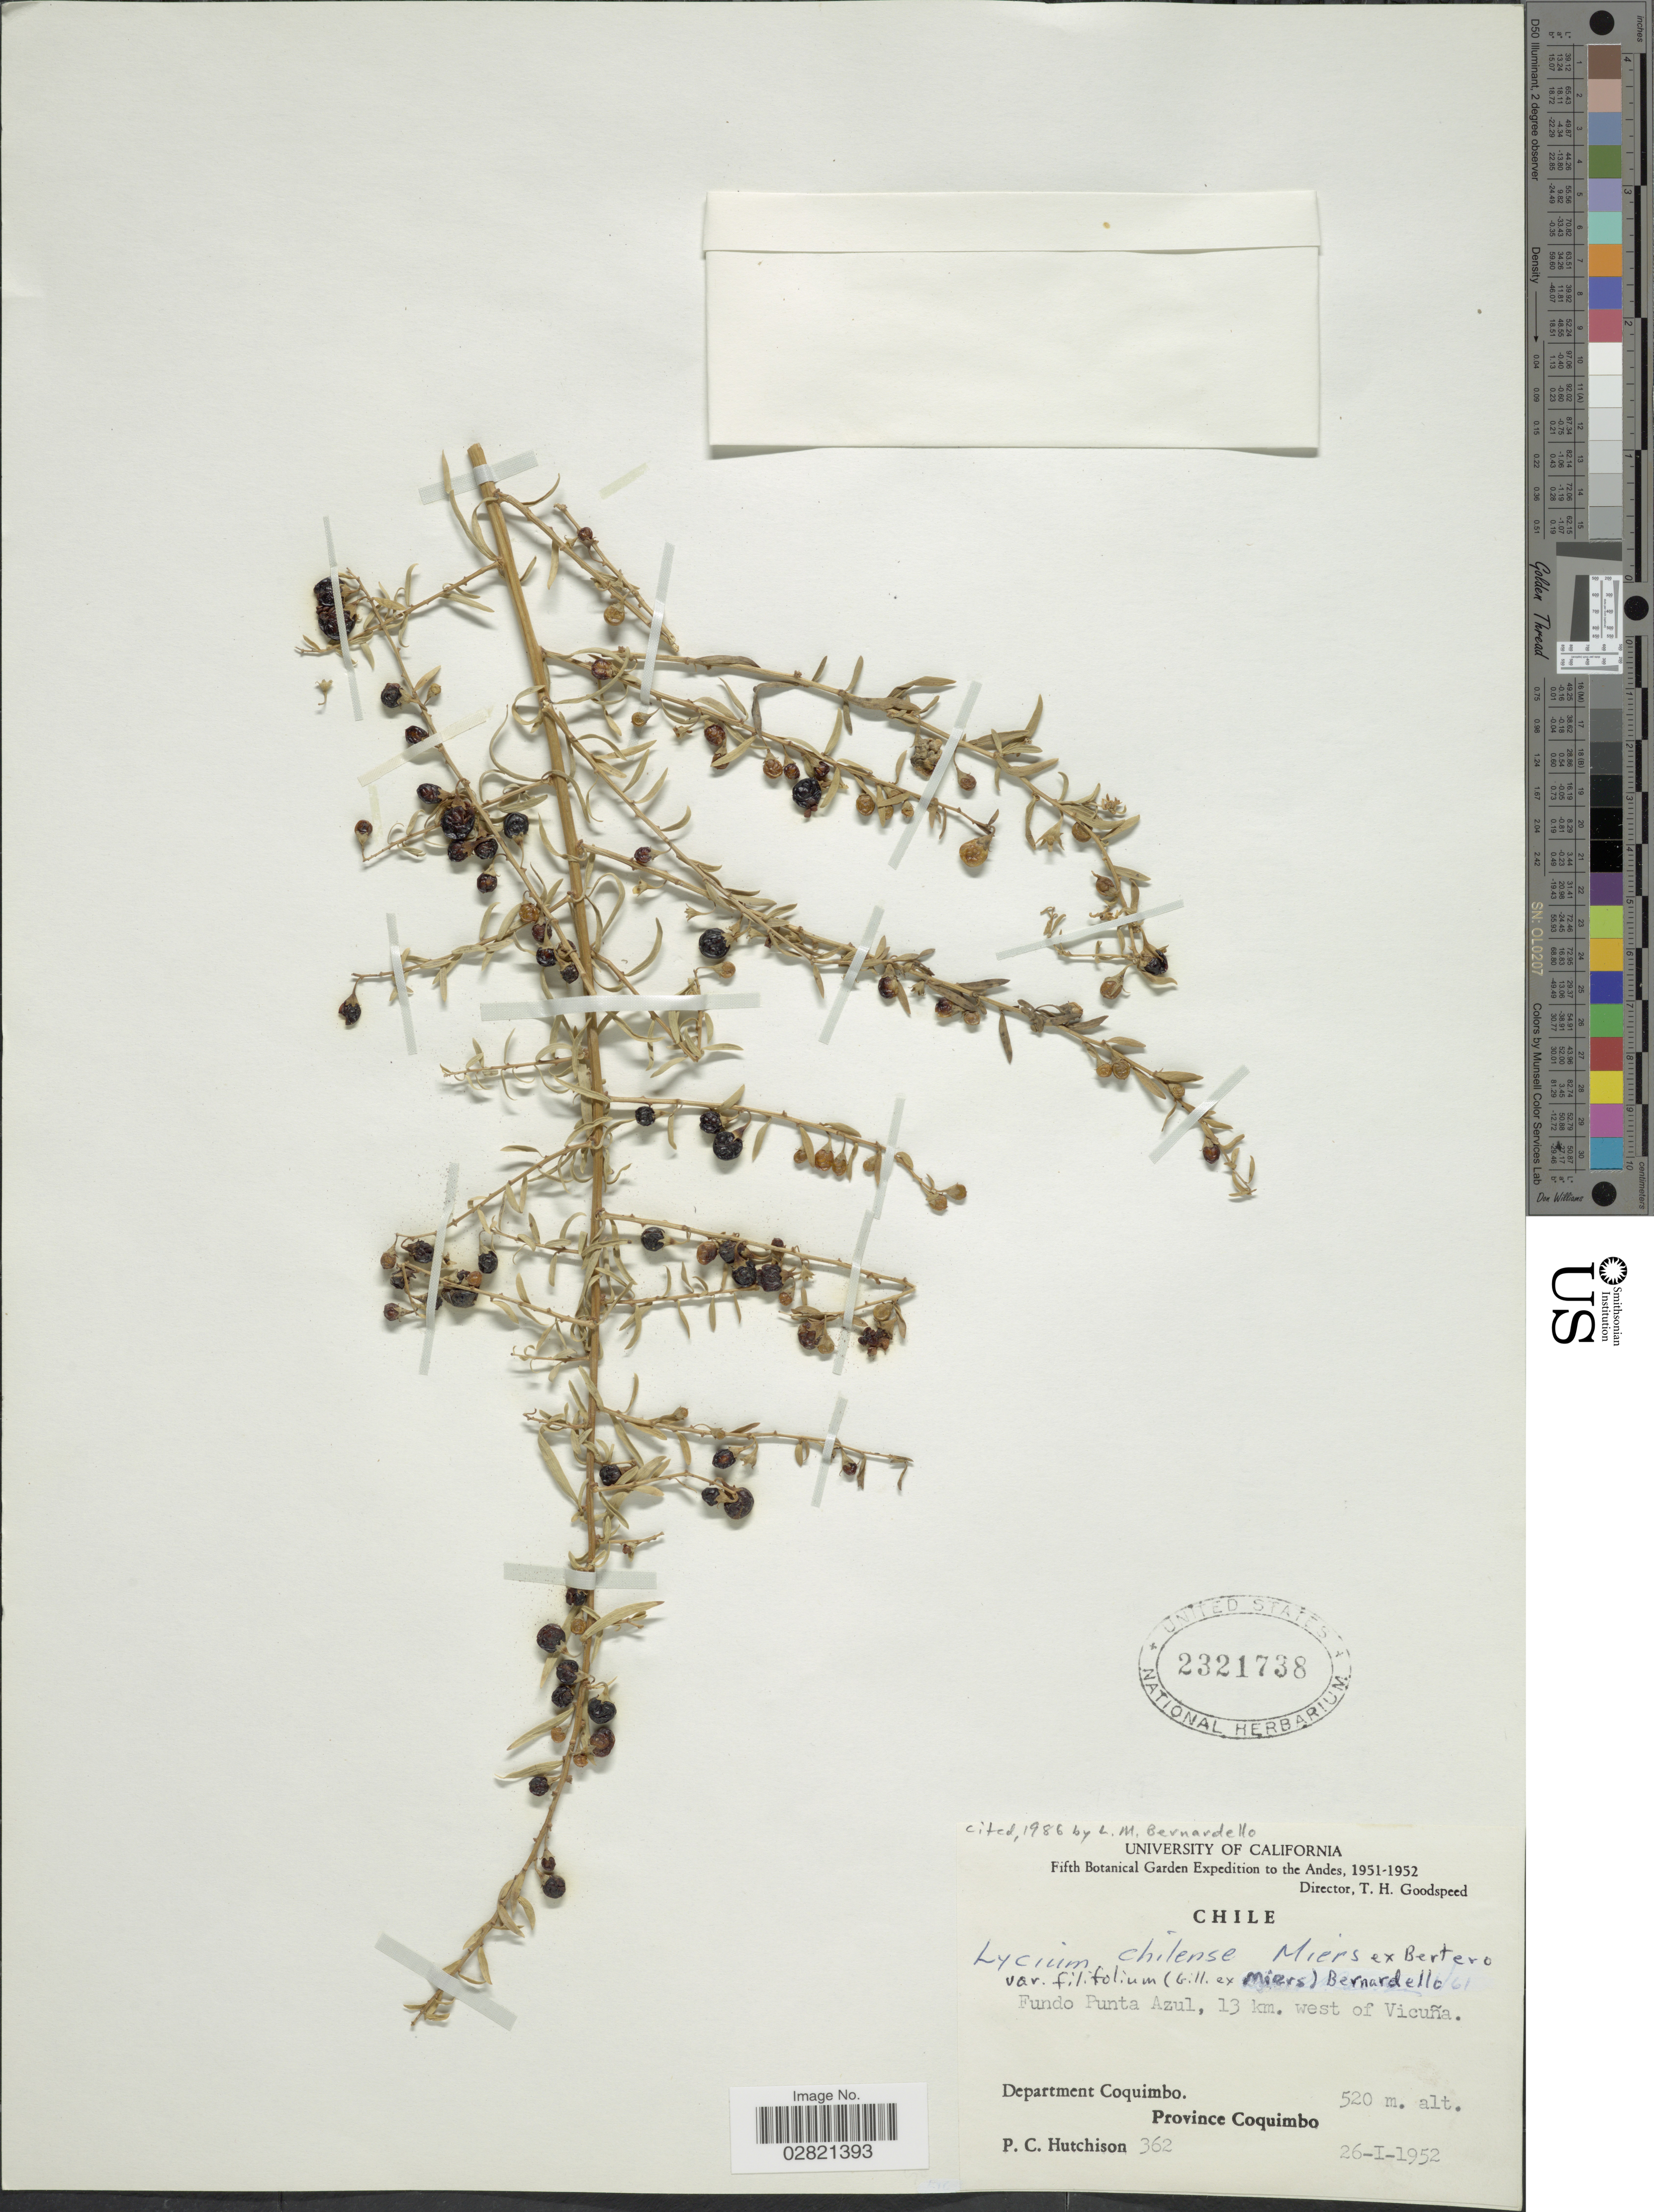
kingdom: Plantae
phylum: Tracheophyta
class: Magnoliopsida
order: Solanales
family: Solanaceae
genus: Lycium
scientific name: Lycium chilense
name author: Bertero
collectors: P. C. Hutchison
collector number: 362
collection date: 1952-01-26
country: Chile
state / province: Coquimbo (IV)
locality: Fundo Punta Azul, 13 km. west of Vicuña. Departament Coquimba. Province Coquimbo.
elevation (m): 520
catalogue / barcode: US 2321738